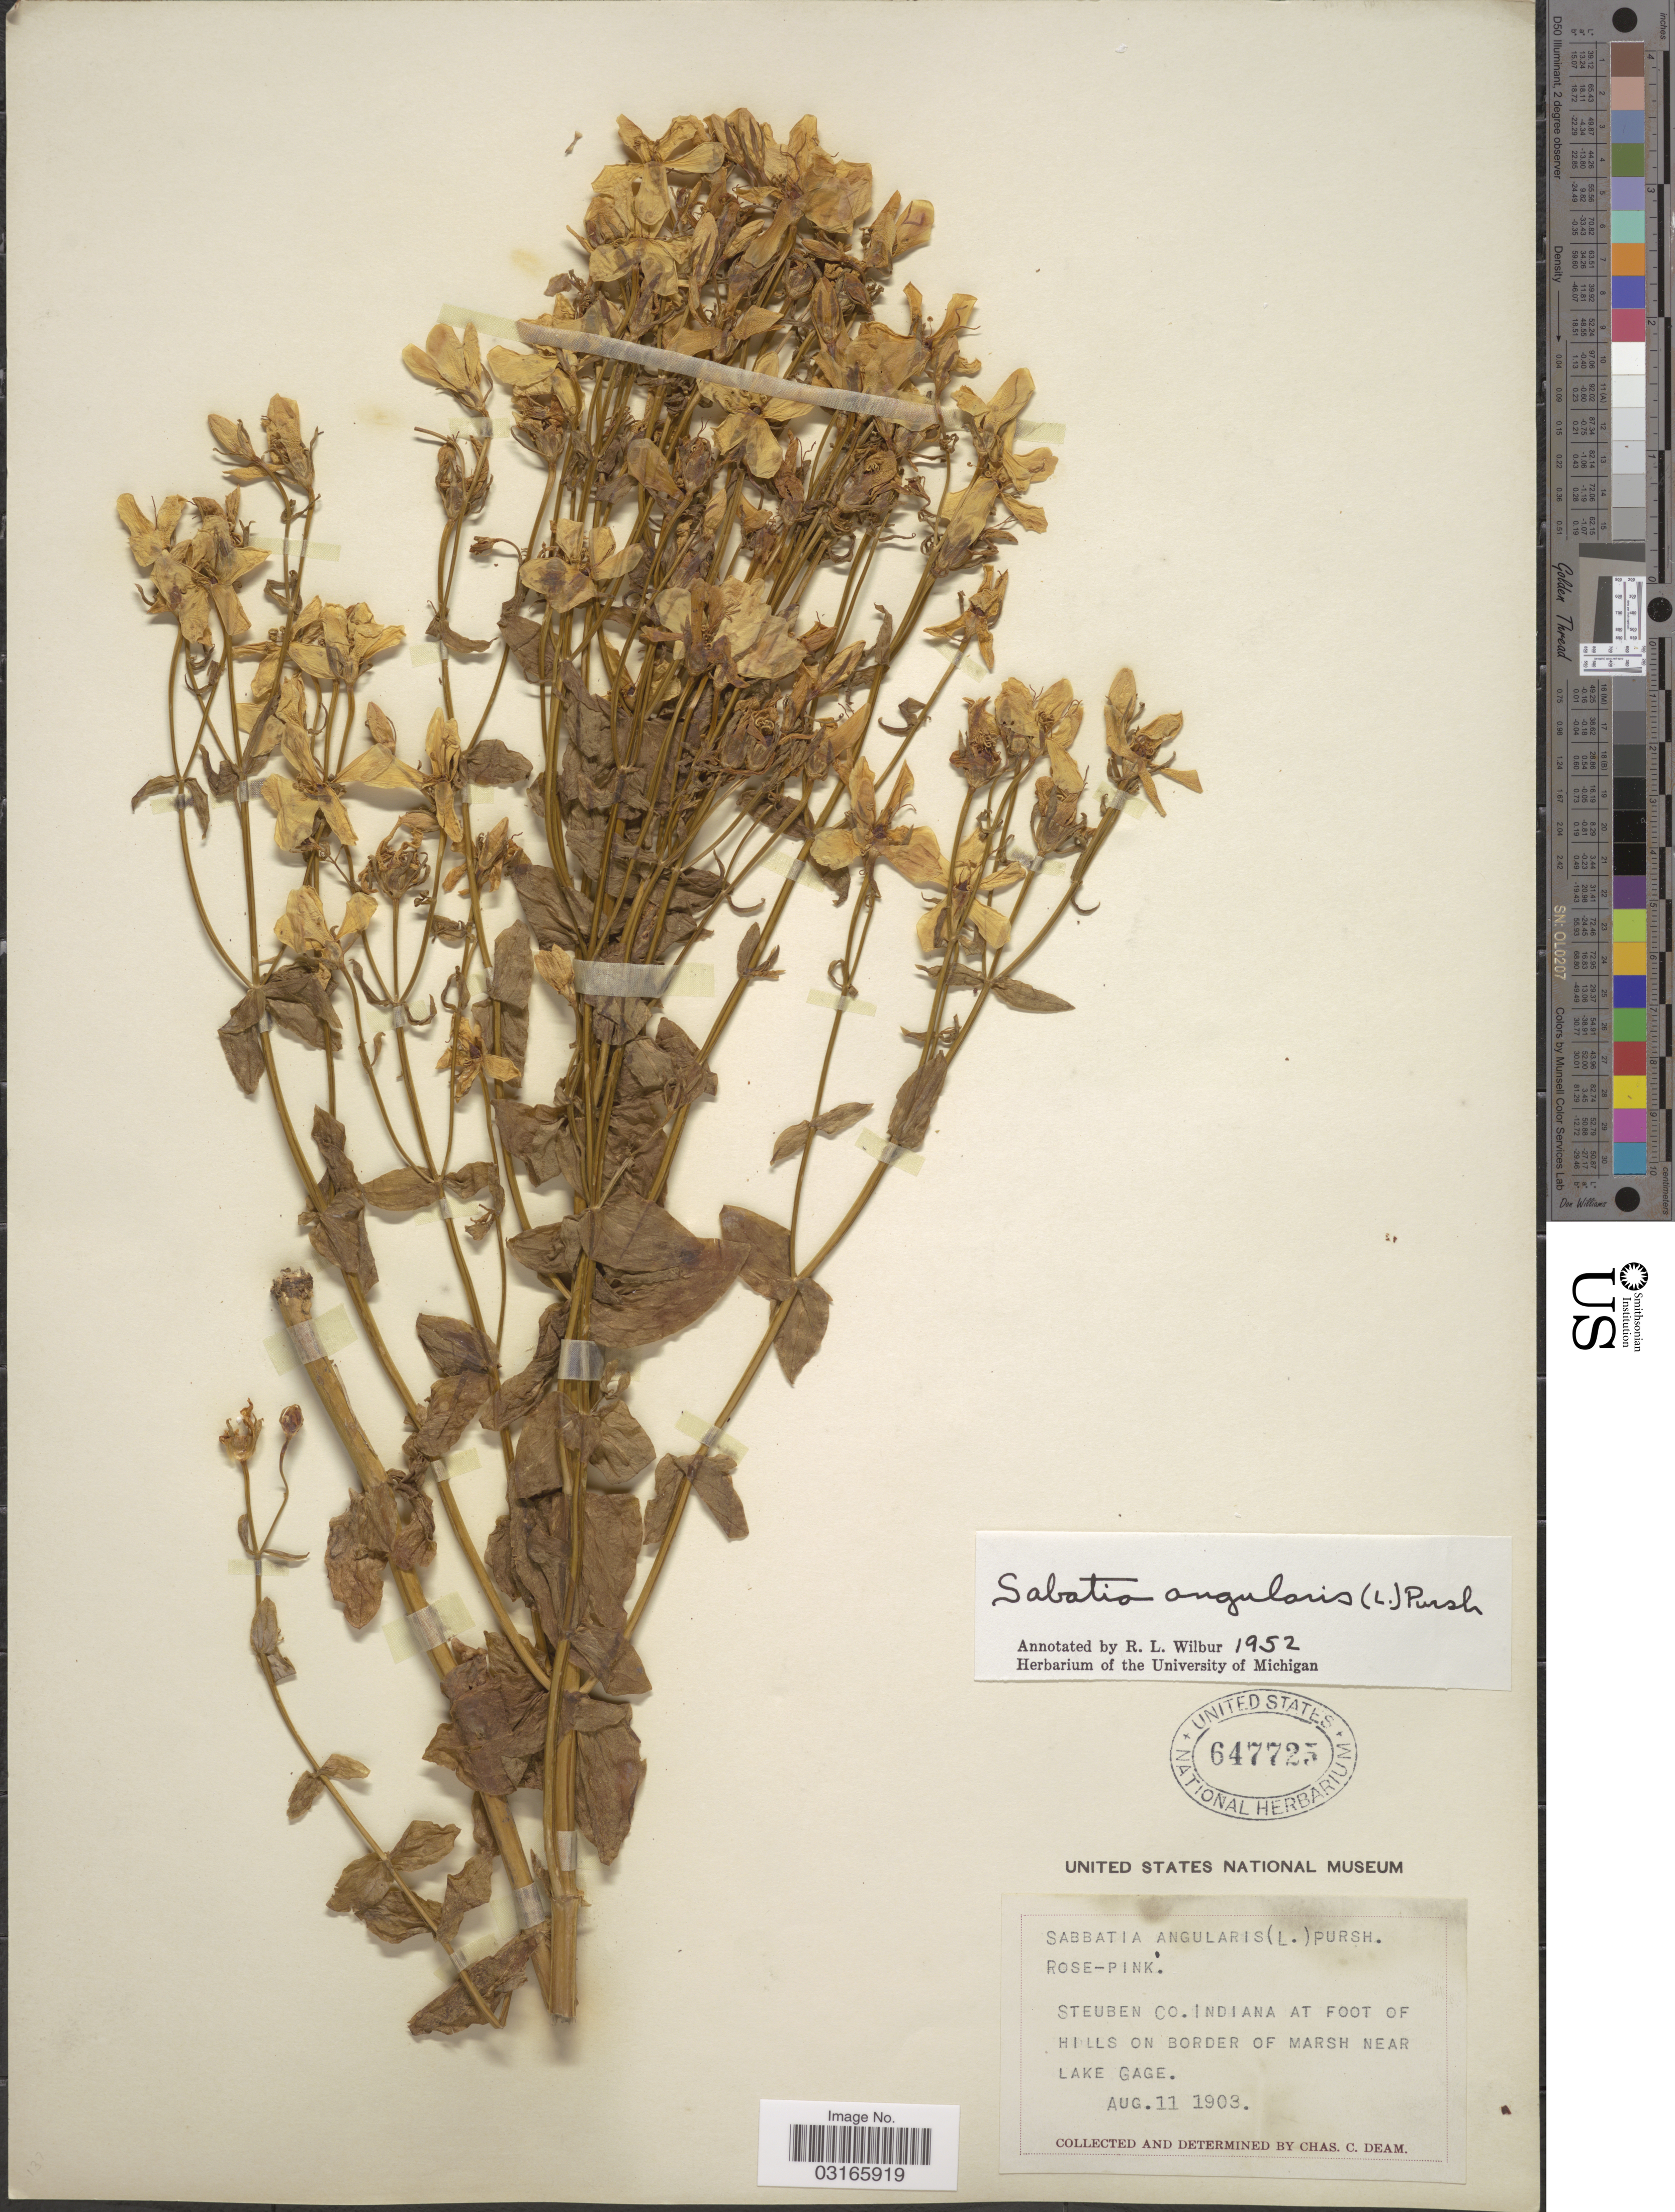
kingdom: Plantae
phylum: Tracheophyta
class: Magnoliopsida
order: Gentianales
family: Gentianaceae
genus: Sabatia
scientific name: Sabatia angularis (L.) Pursh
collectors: C. C. Deam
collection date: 1903-08-11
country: United States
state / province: Indiana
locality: Steuben Co., Indiana at foot of hills on border of marsh near Lake Gage.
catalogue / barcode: US 647725